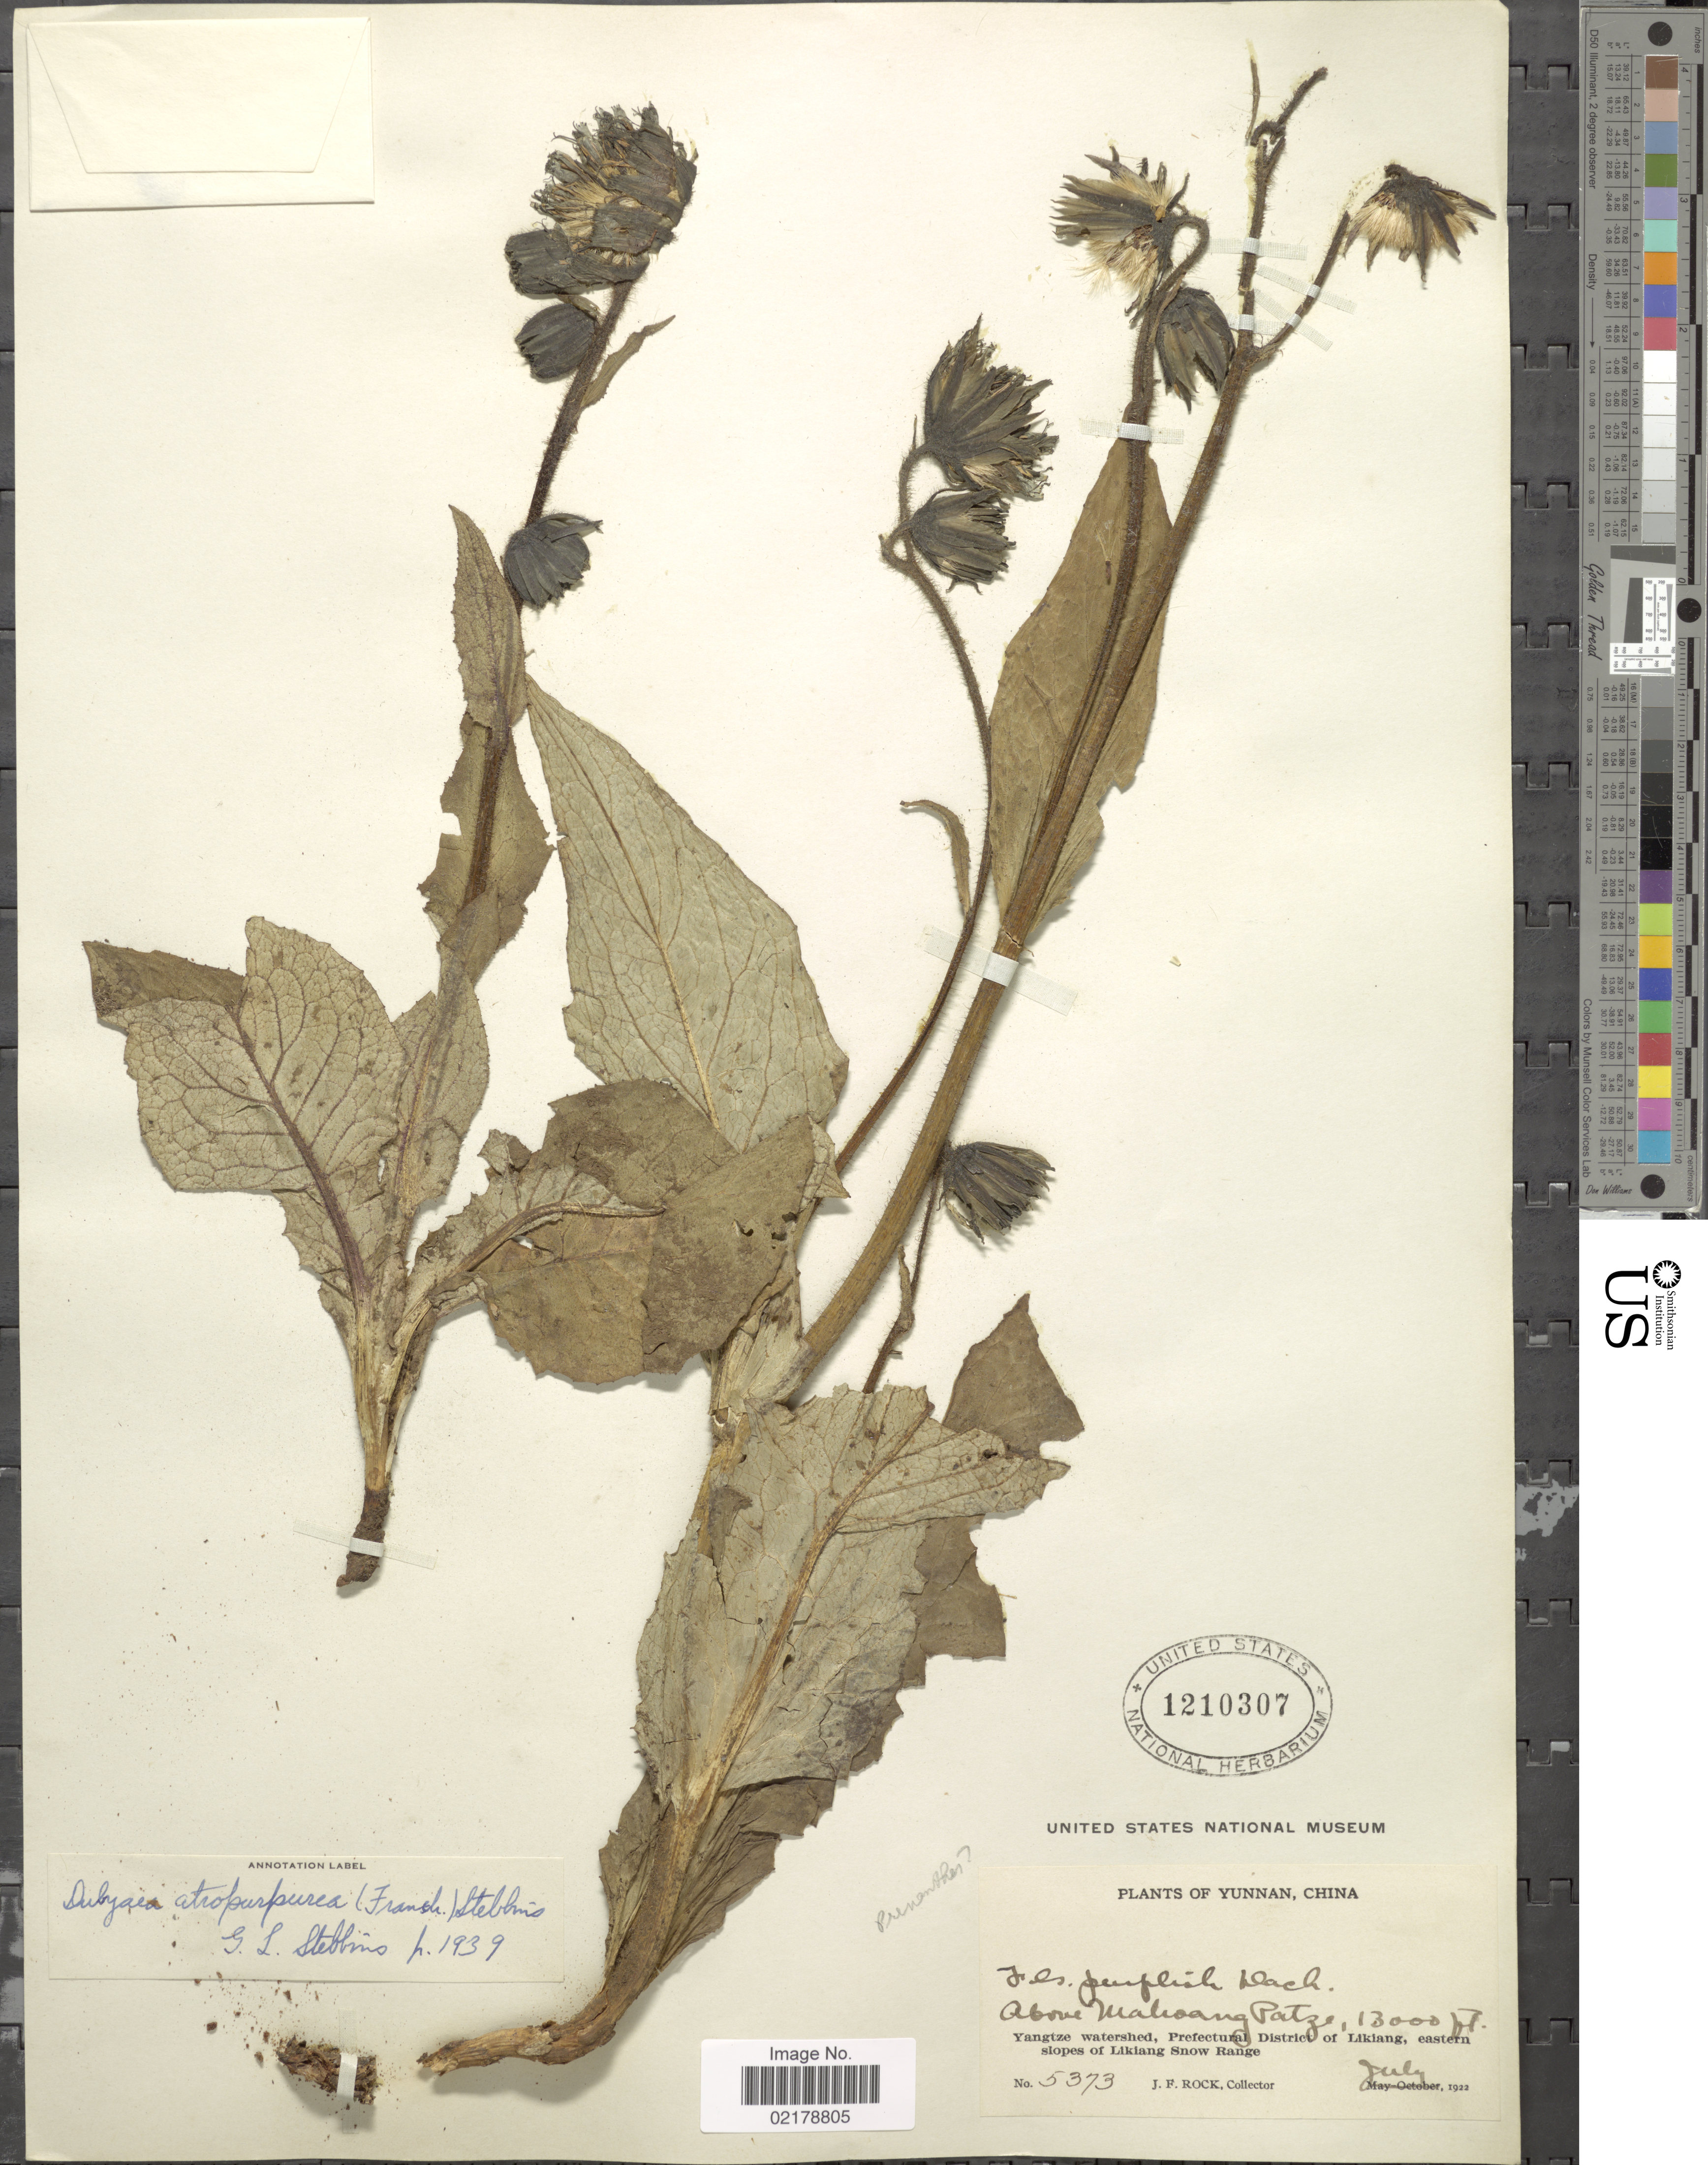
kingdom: Plantae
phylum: Tracheophyta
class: Magnoliopsida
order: Asterales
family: Asteraceae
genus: Dubyaea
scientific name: Dubyaea atropurpurea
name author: (Franch.) Stebbins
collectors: J. Rock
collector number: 5373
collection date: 1922-07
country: China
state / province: Yunnan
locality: Yunnan, China. Above Makoang Patze. Yangtze watershed, Prefectural District of Likiang, eastern slopes of Likiang Snow Range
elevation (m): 3962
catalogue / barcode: US 1210307